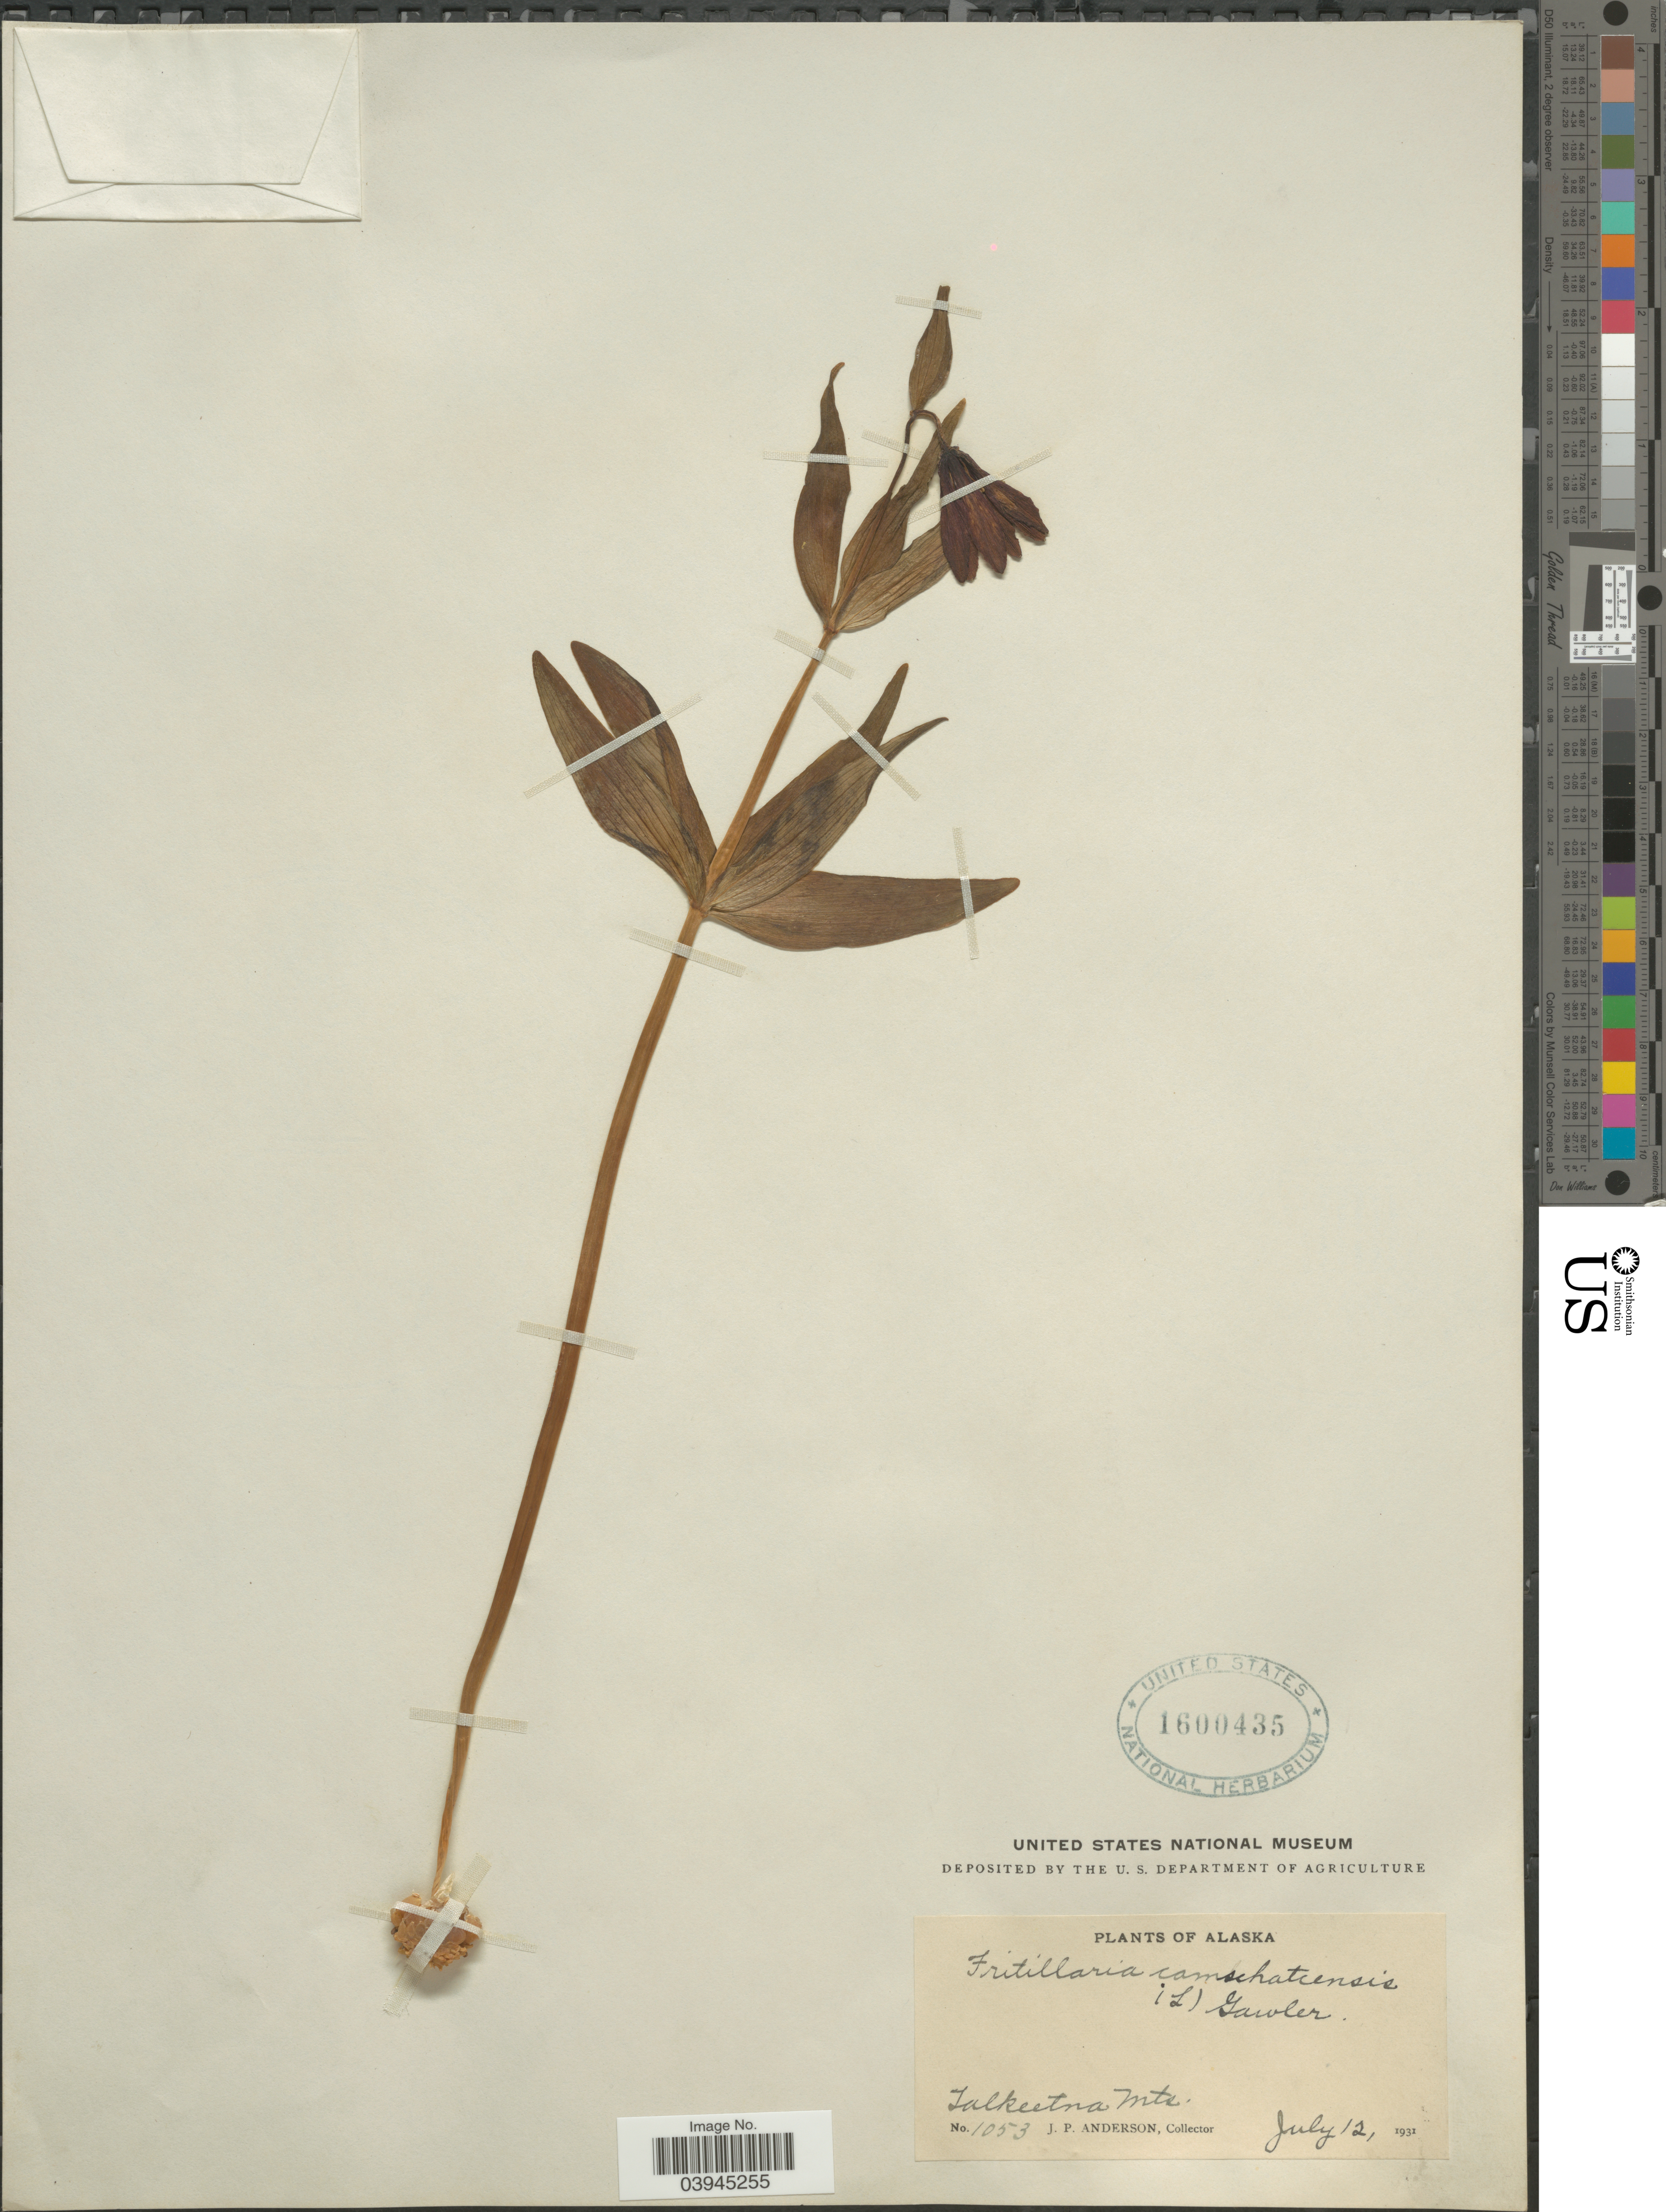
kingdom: Plantae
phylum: Tracheophyta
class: Liliopsida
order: Liliales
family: Liliaceae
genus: Fritillaria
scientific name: Fritillaria camschatcensis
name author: (L.) Ker Gawl.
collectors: J. P. Anderson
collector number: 1053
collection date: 1931-07-12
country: United States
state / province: Alaska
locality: Talkeetna Mts.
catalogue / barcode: US 1600435